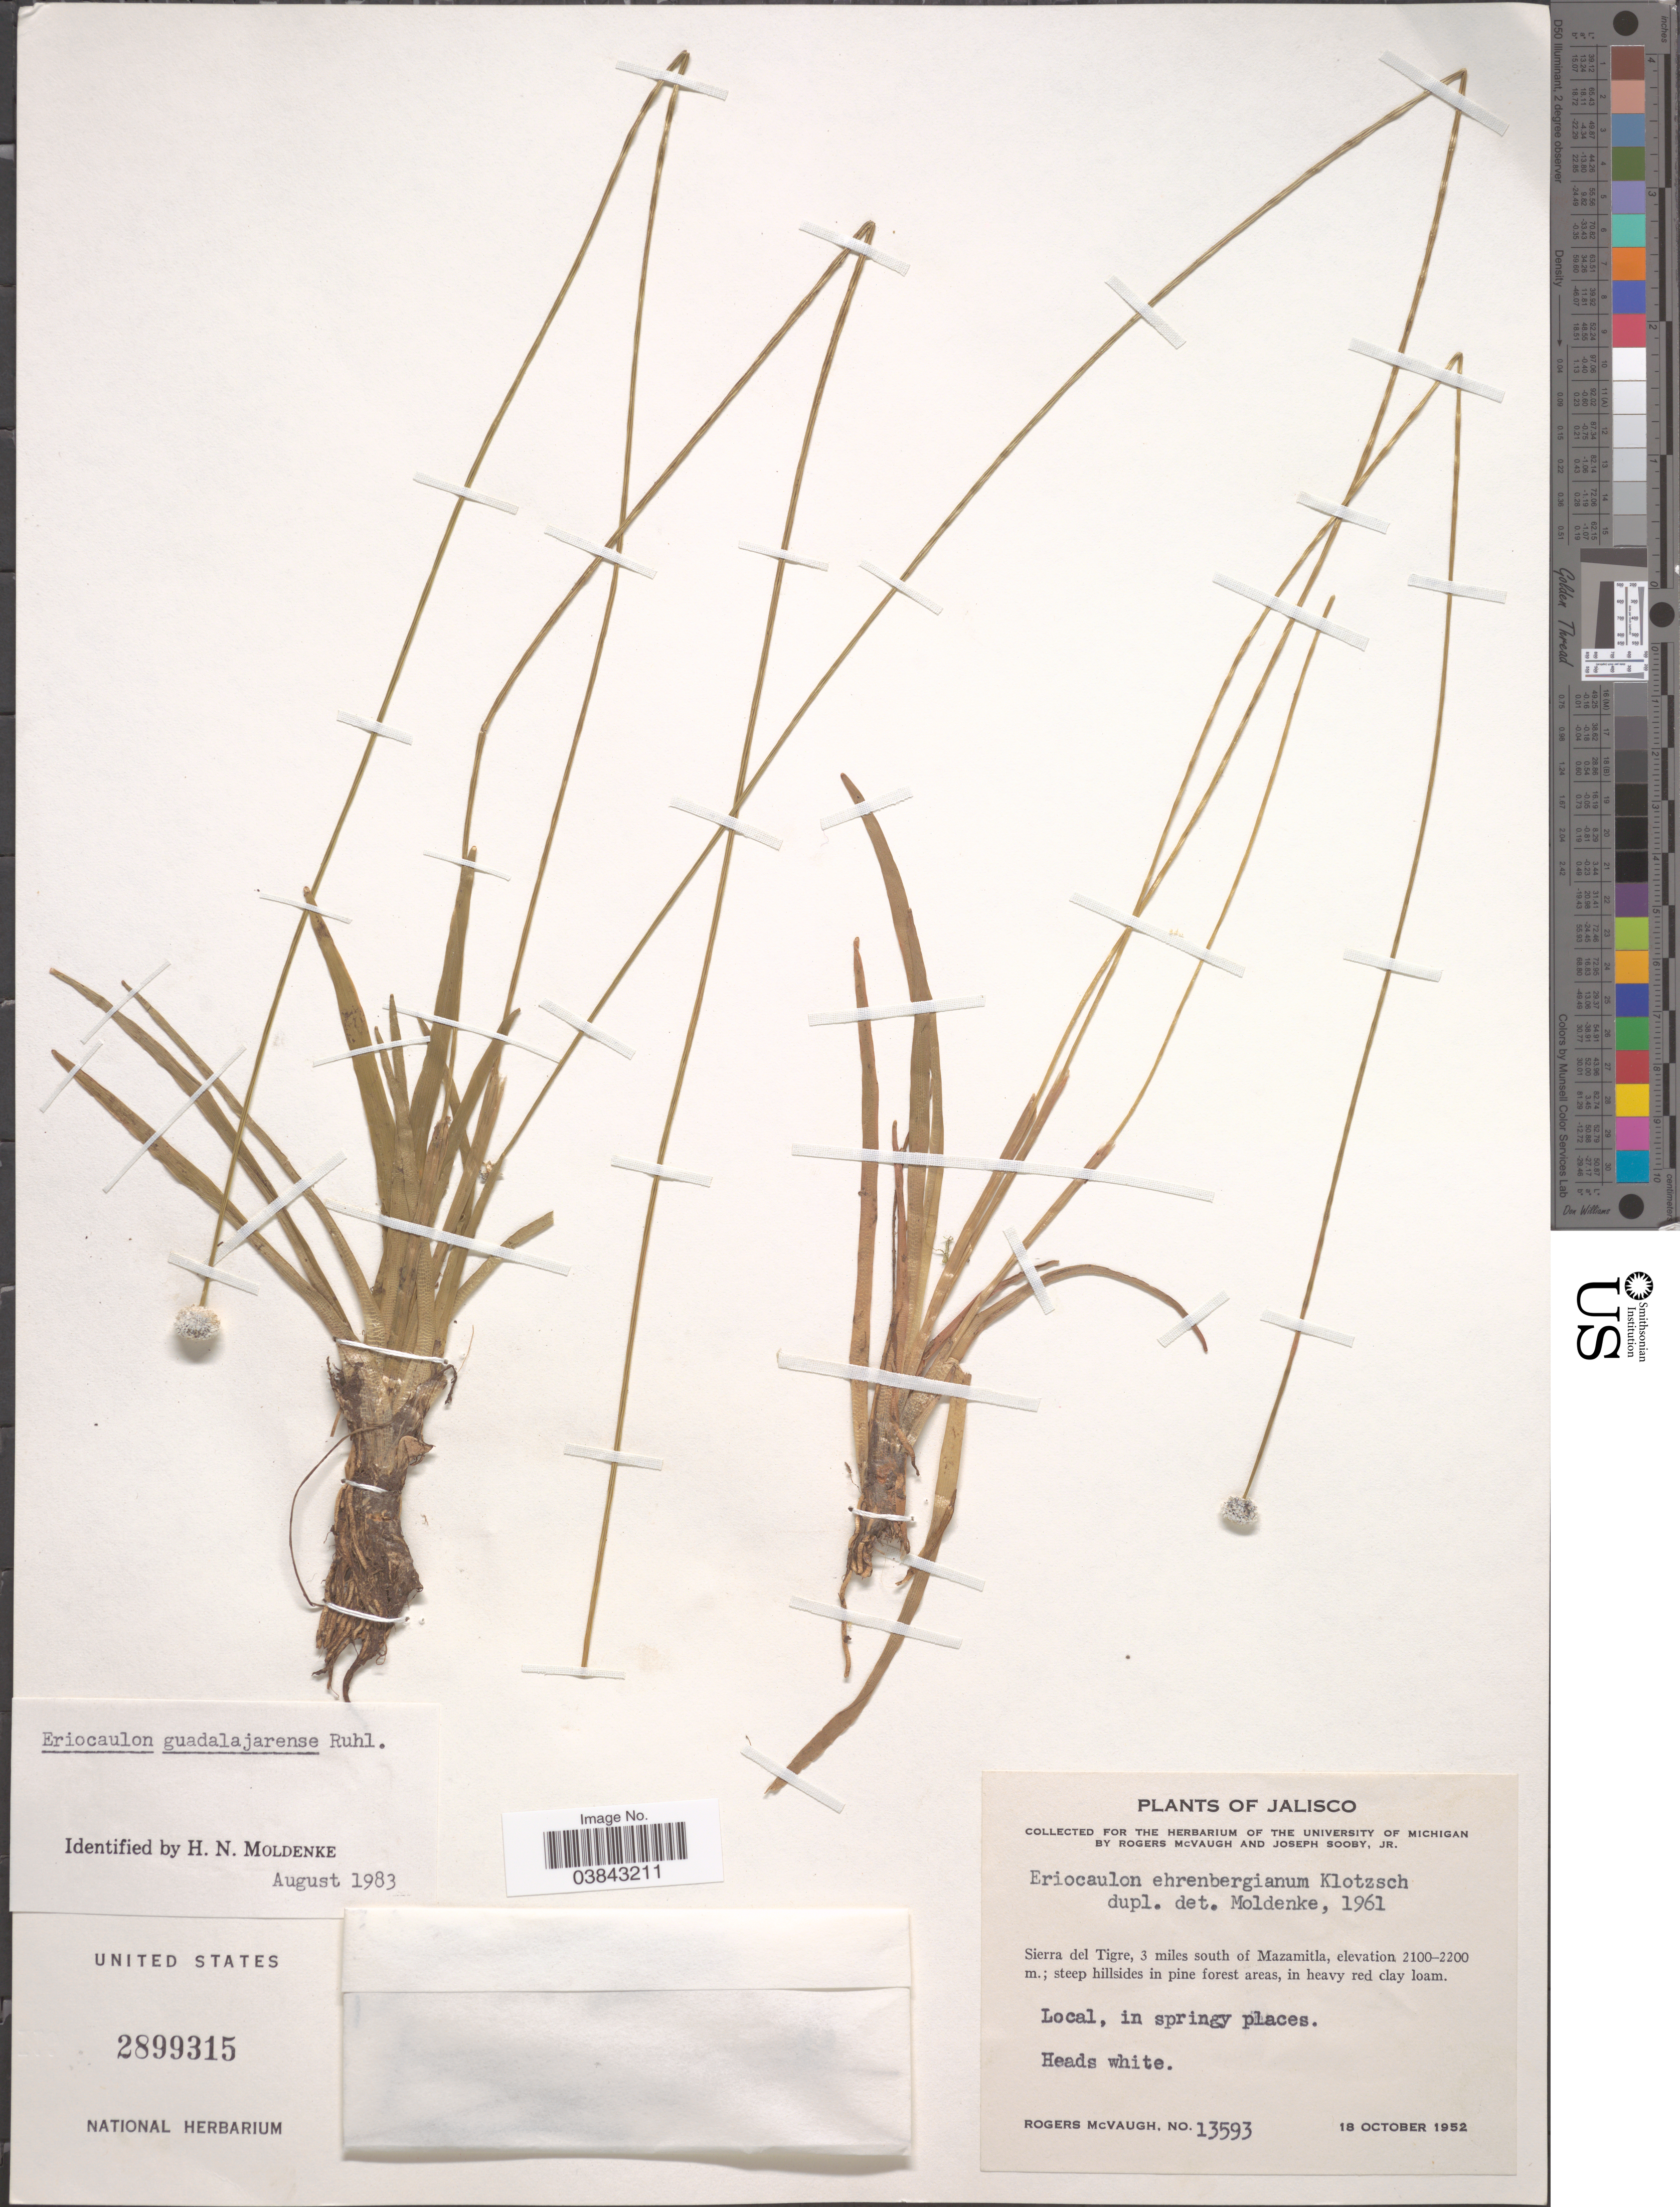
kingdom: Plantae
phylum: Tracheophyta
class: Liliopsida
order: Poales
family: Eriocaulaceae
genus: Eriocaulon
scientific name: Eriocaulon guadalajarense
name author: Ruhland in Engl.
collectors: R. McVaugh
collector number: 13593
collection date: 1952-10-18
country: Mexico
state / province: Jalisco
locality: Sierra del Tigre, 3 miles south of Mazamitla.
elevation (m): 2100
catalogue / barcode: US 2899315